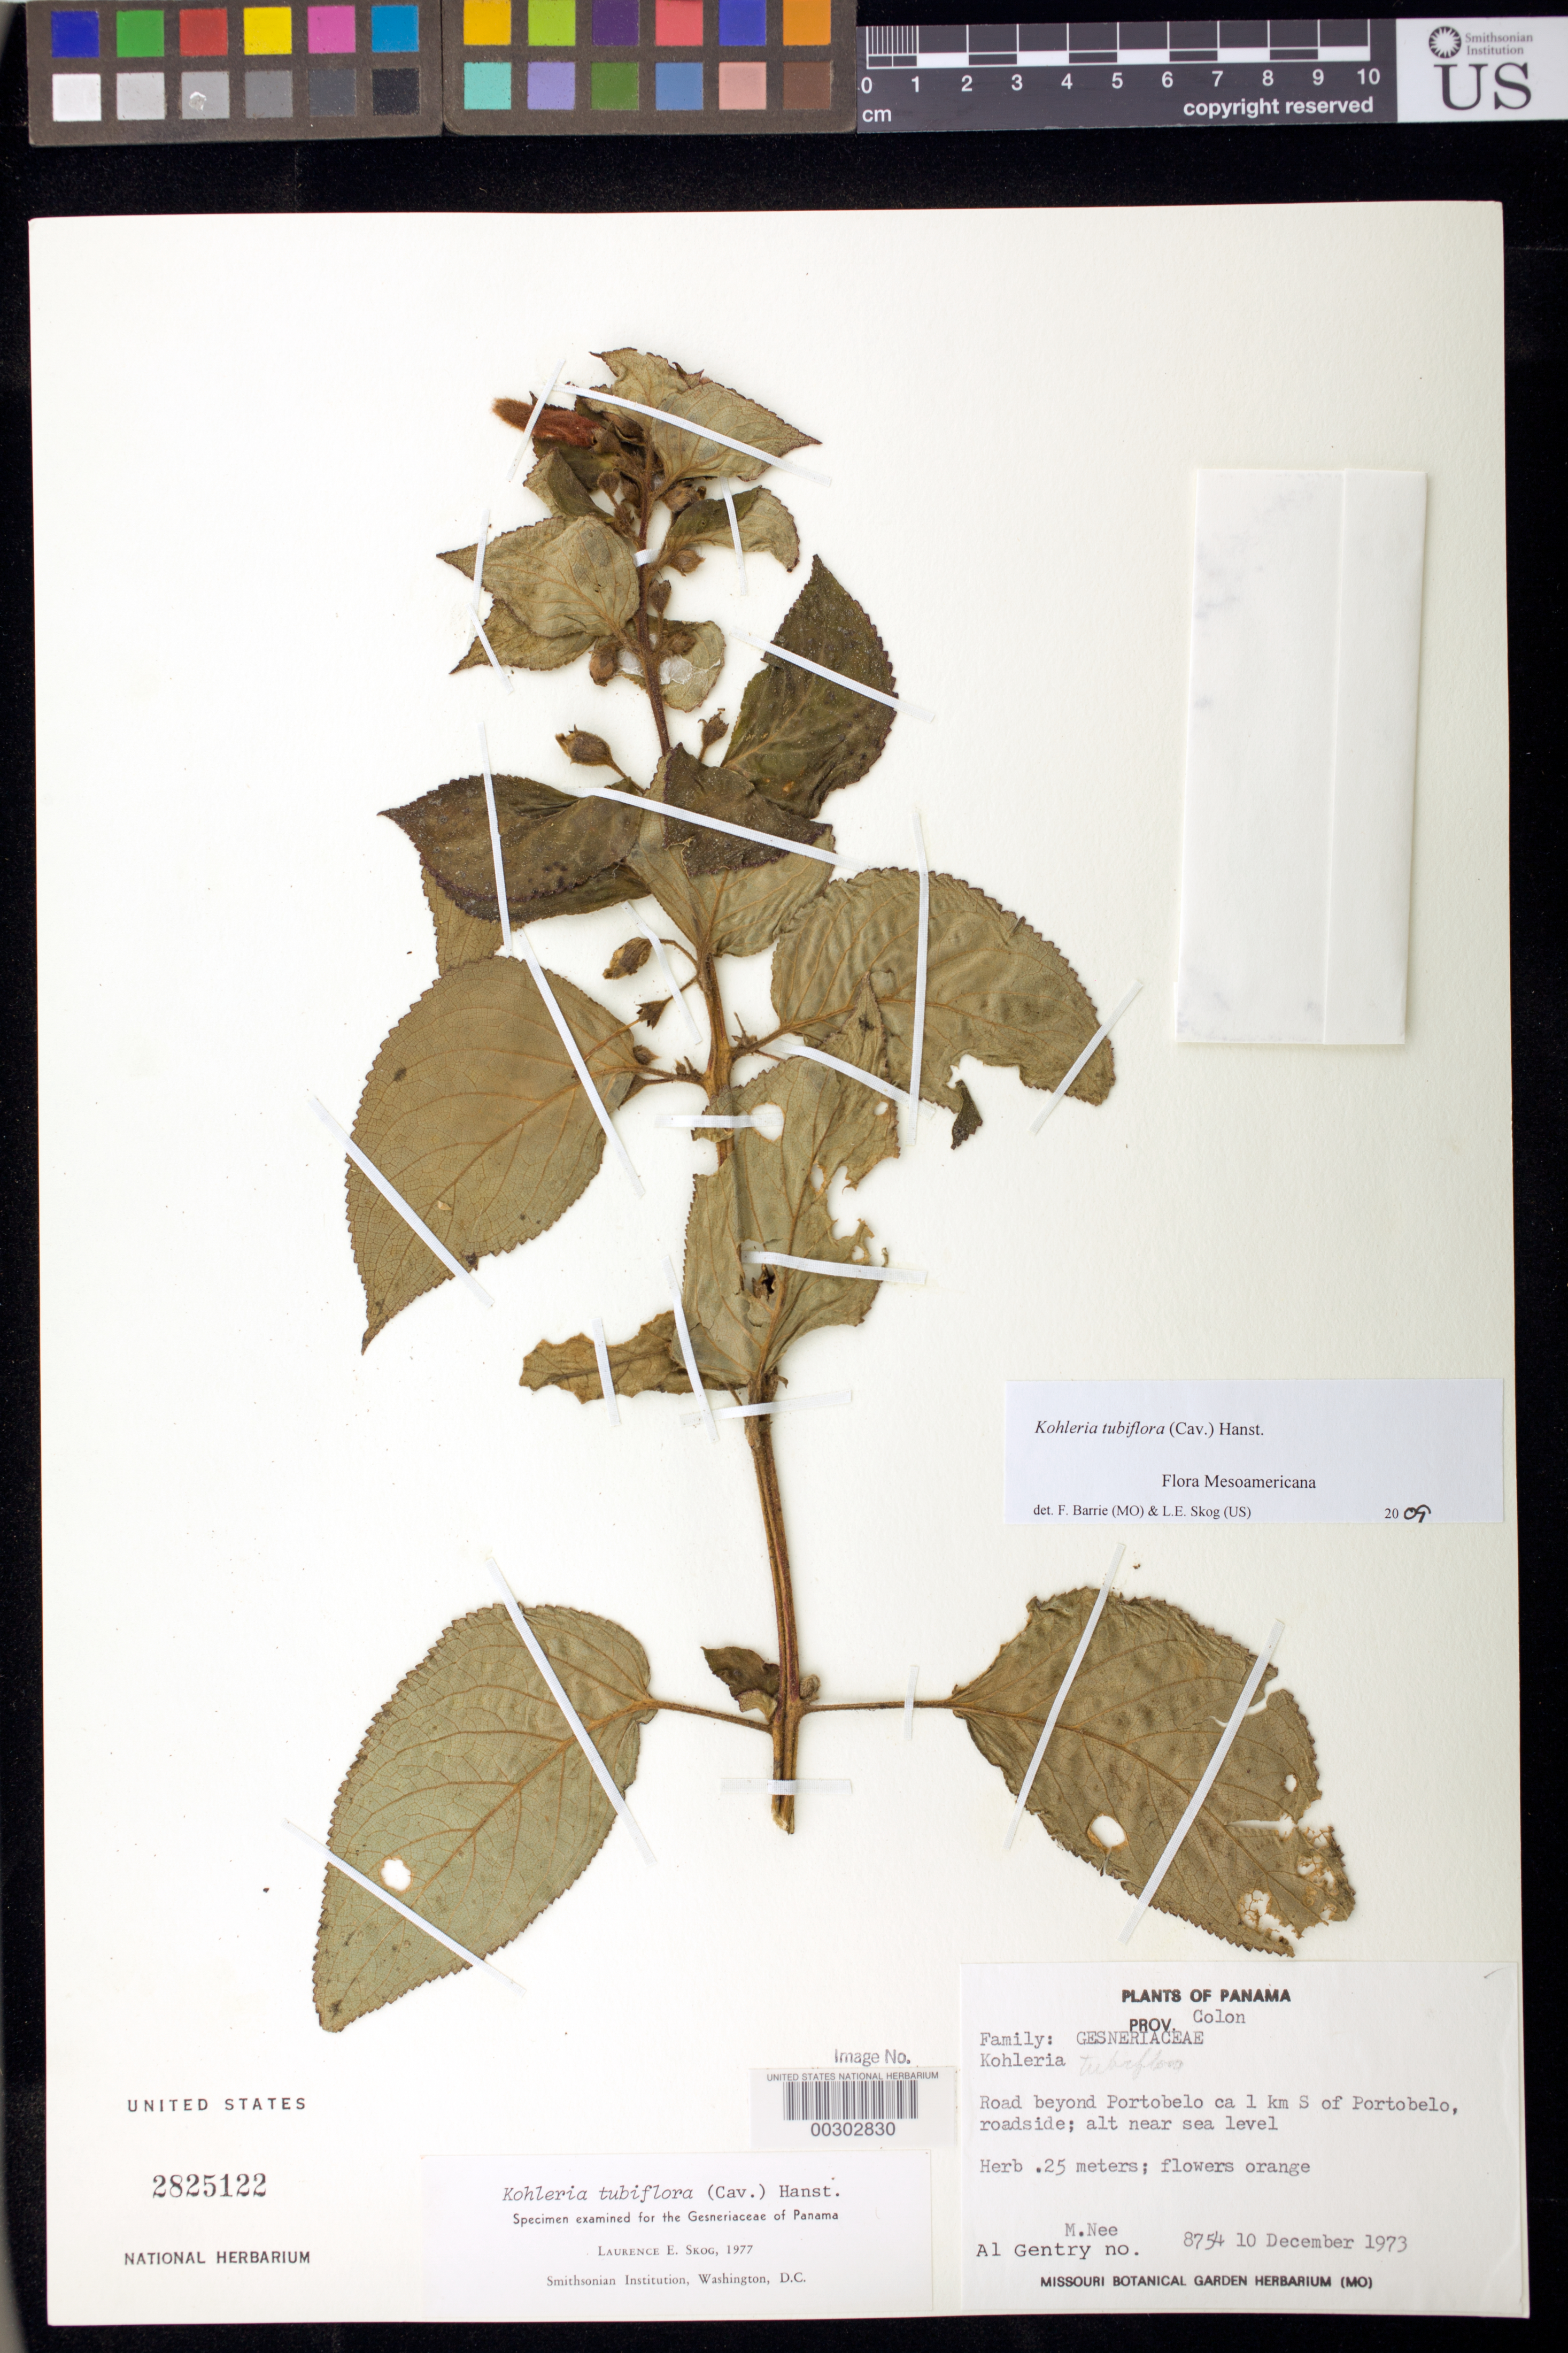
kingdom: Plantae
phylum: Tracheophyta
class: Magnoliopsida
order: Lamiales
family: Gesneriaceae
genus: Kohleria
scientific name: Kohleria tubiflora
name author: (Cav.) Hanst.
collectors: M. Nee & A. H. Gentry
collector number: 8754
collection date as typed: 10 Dec 1973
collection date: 1973-12-10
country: Panama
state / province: Colón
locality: Road beyond Portobelo ca 1 km S of Portobelo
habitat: Roadside, near sea level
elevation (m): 0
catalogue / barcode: US 2825122